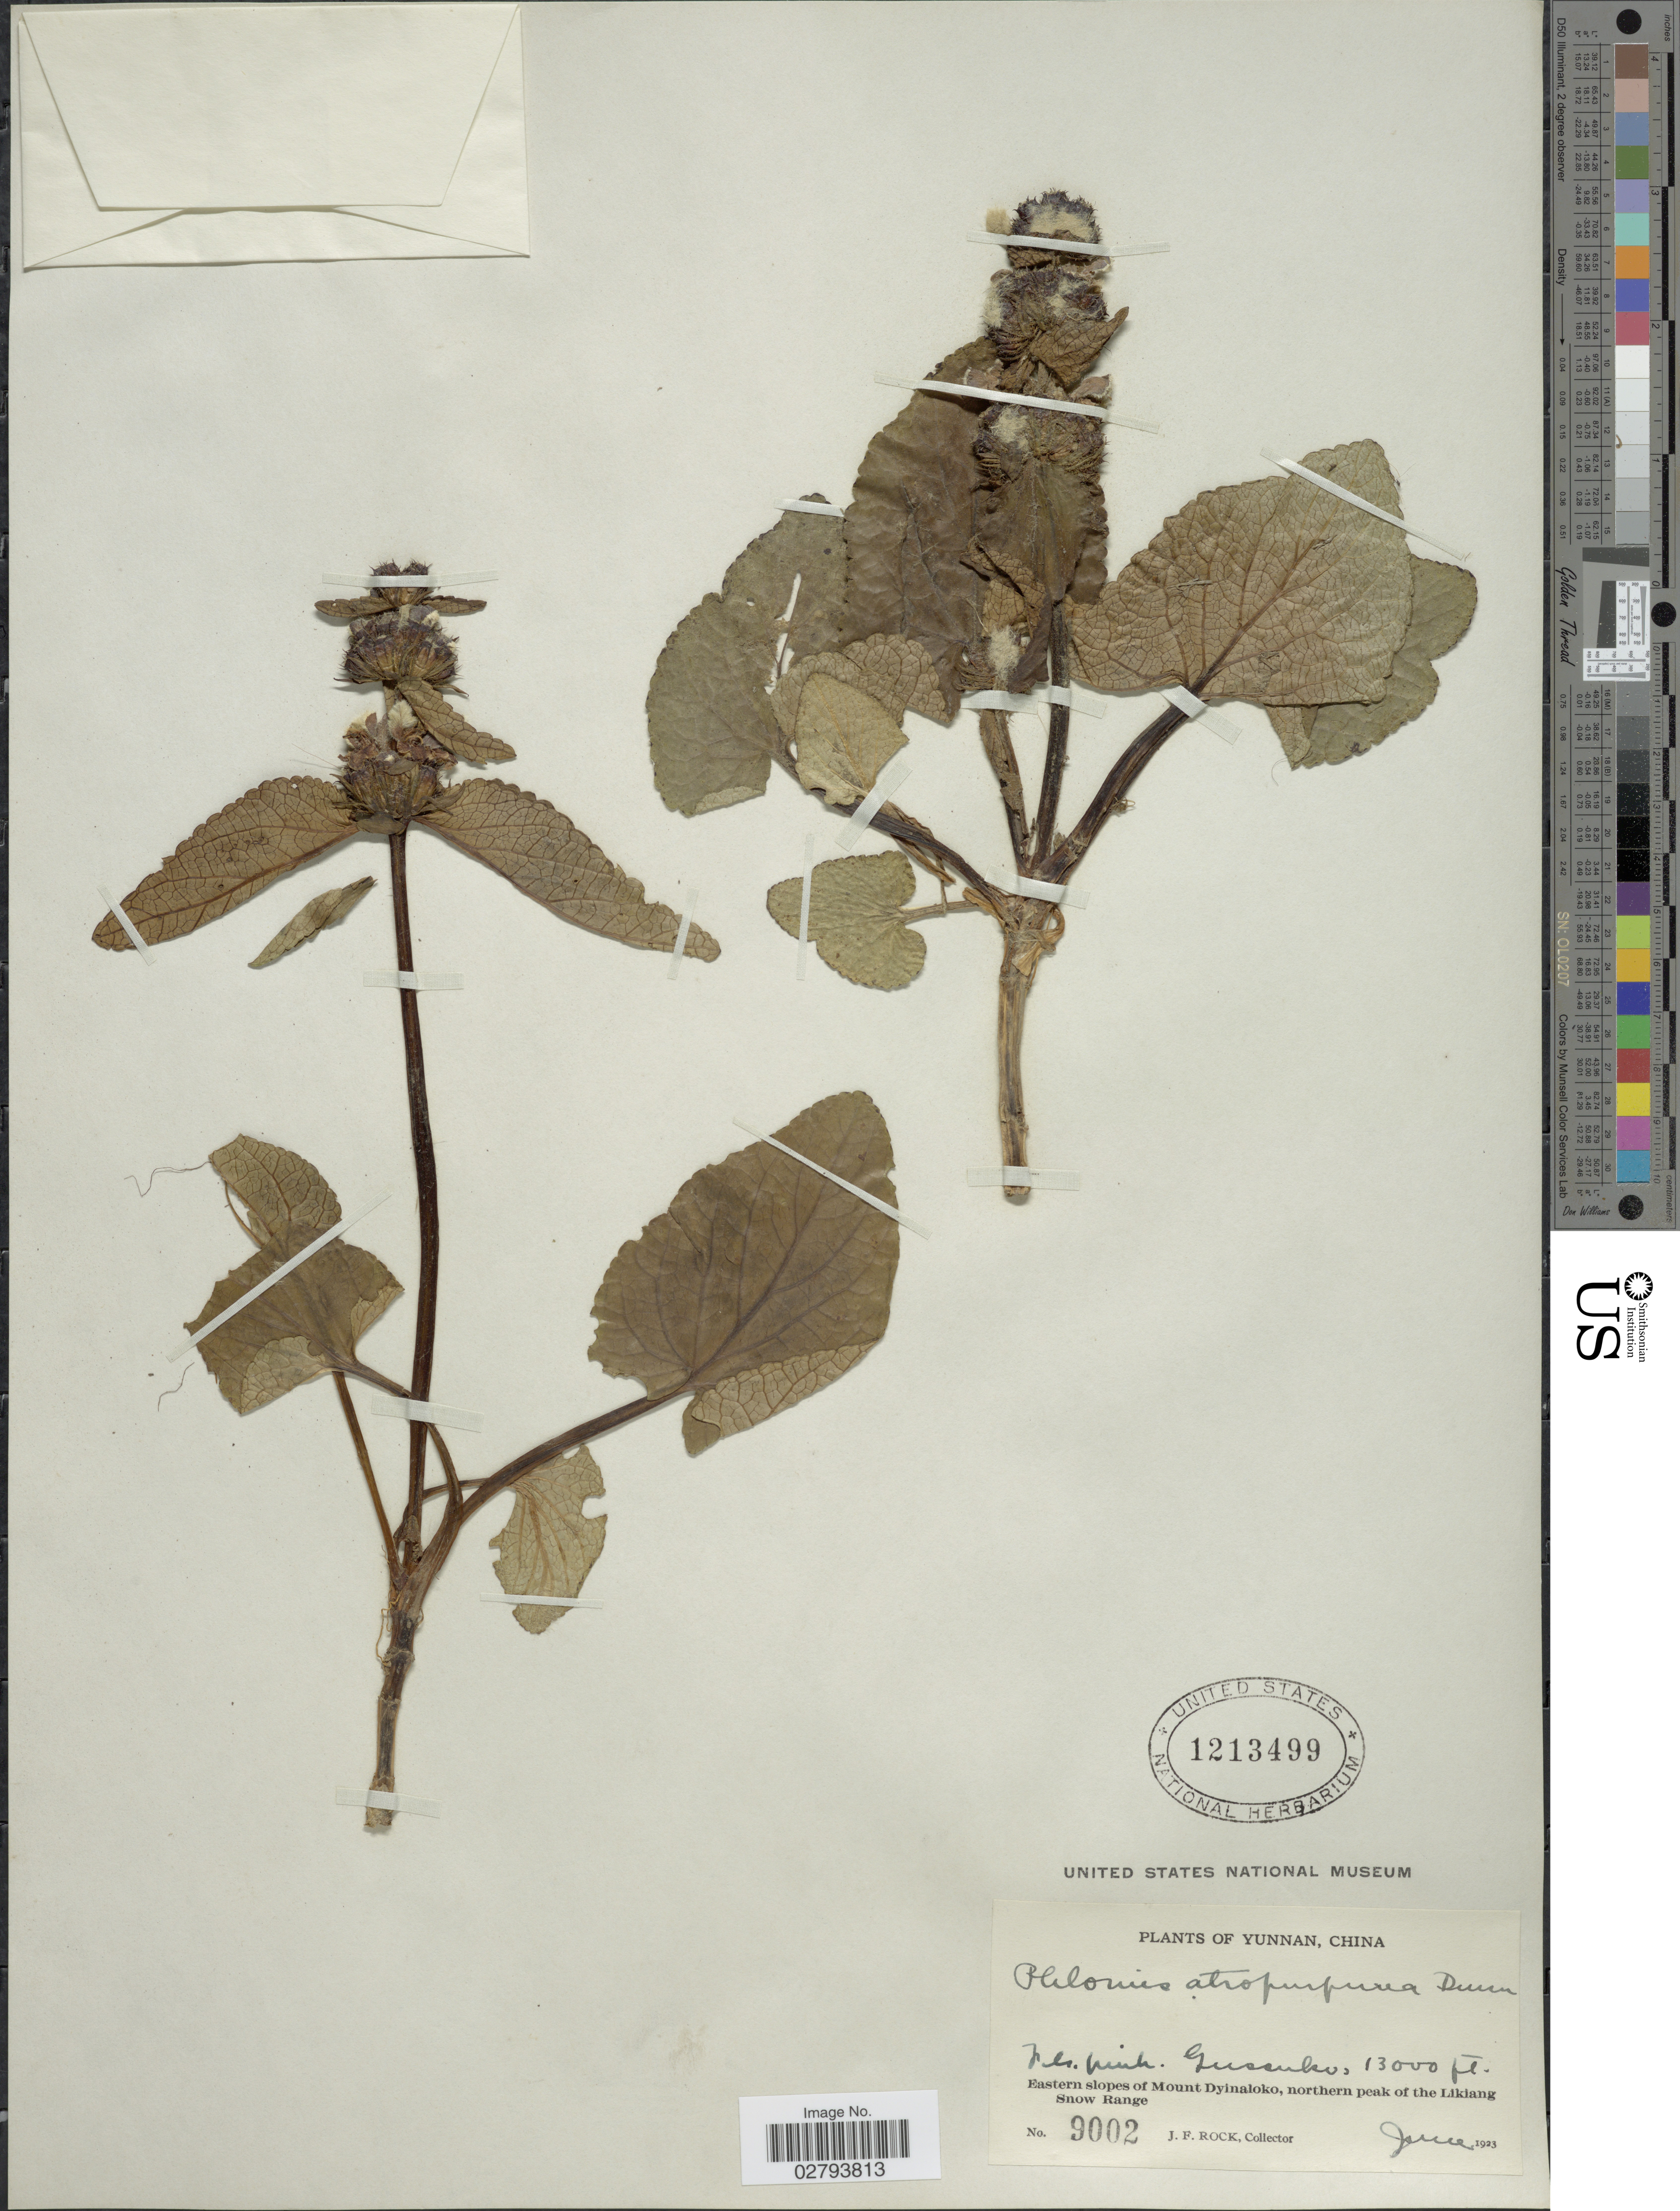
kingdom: Plantae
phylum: Tracheophyta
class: Magnoliopsida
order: Lamiales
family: Lamiaceae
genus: Phlomoides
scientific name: Phlomoides atropurpurea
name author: (Dunn) Kamelin & Makhm.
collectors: J. Rock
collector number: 9002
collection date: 1923-06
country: China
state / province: Yunnan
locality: Yassuko, Eastern slopes of Mount Dyinaloko, northern peak of the Likiang Snow Range.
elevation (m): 3962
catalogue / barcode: US 1213499